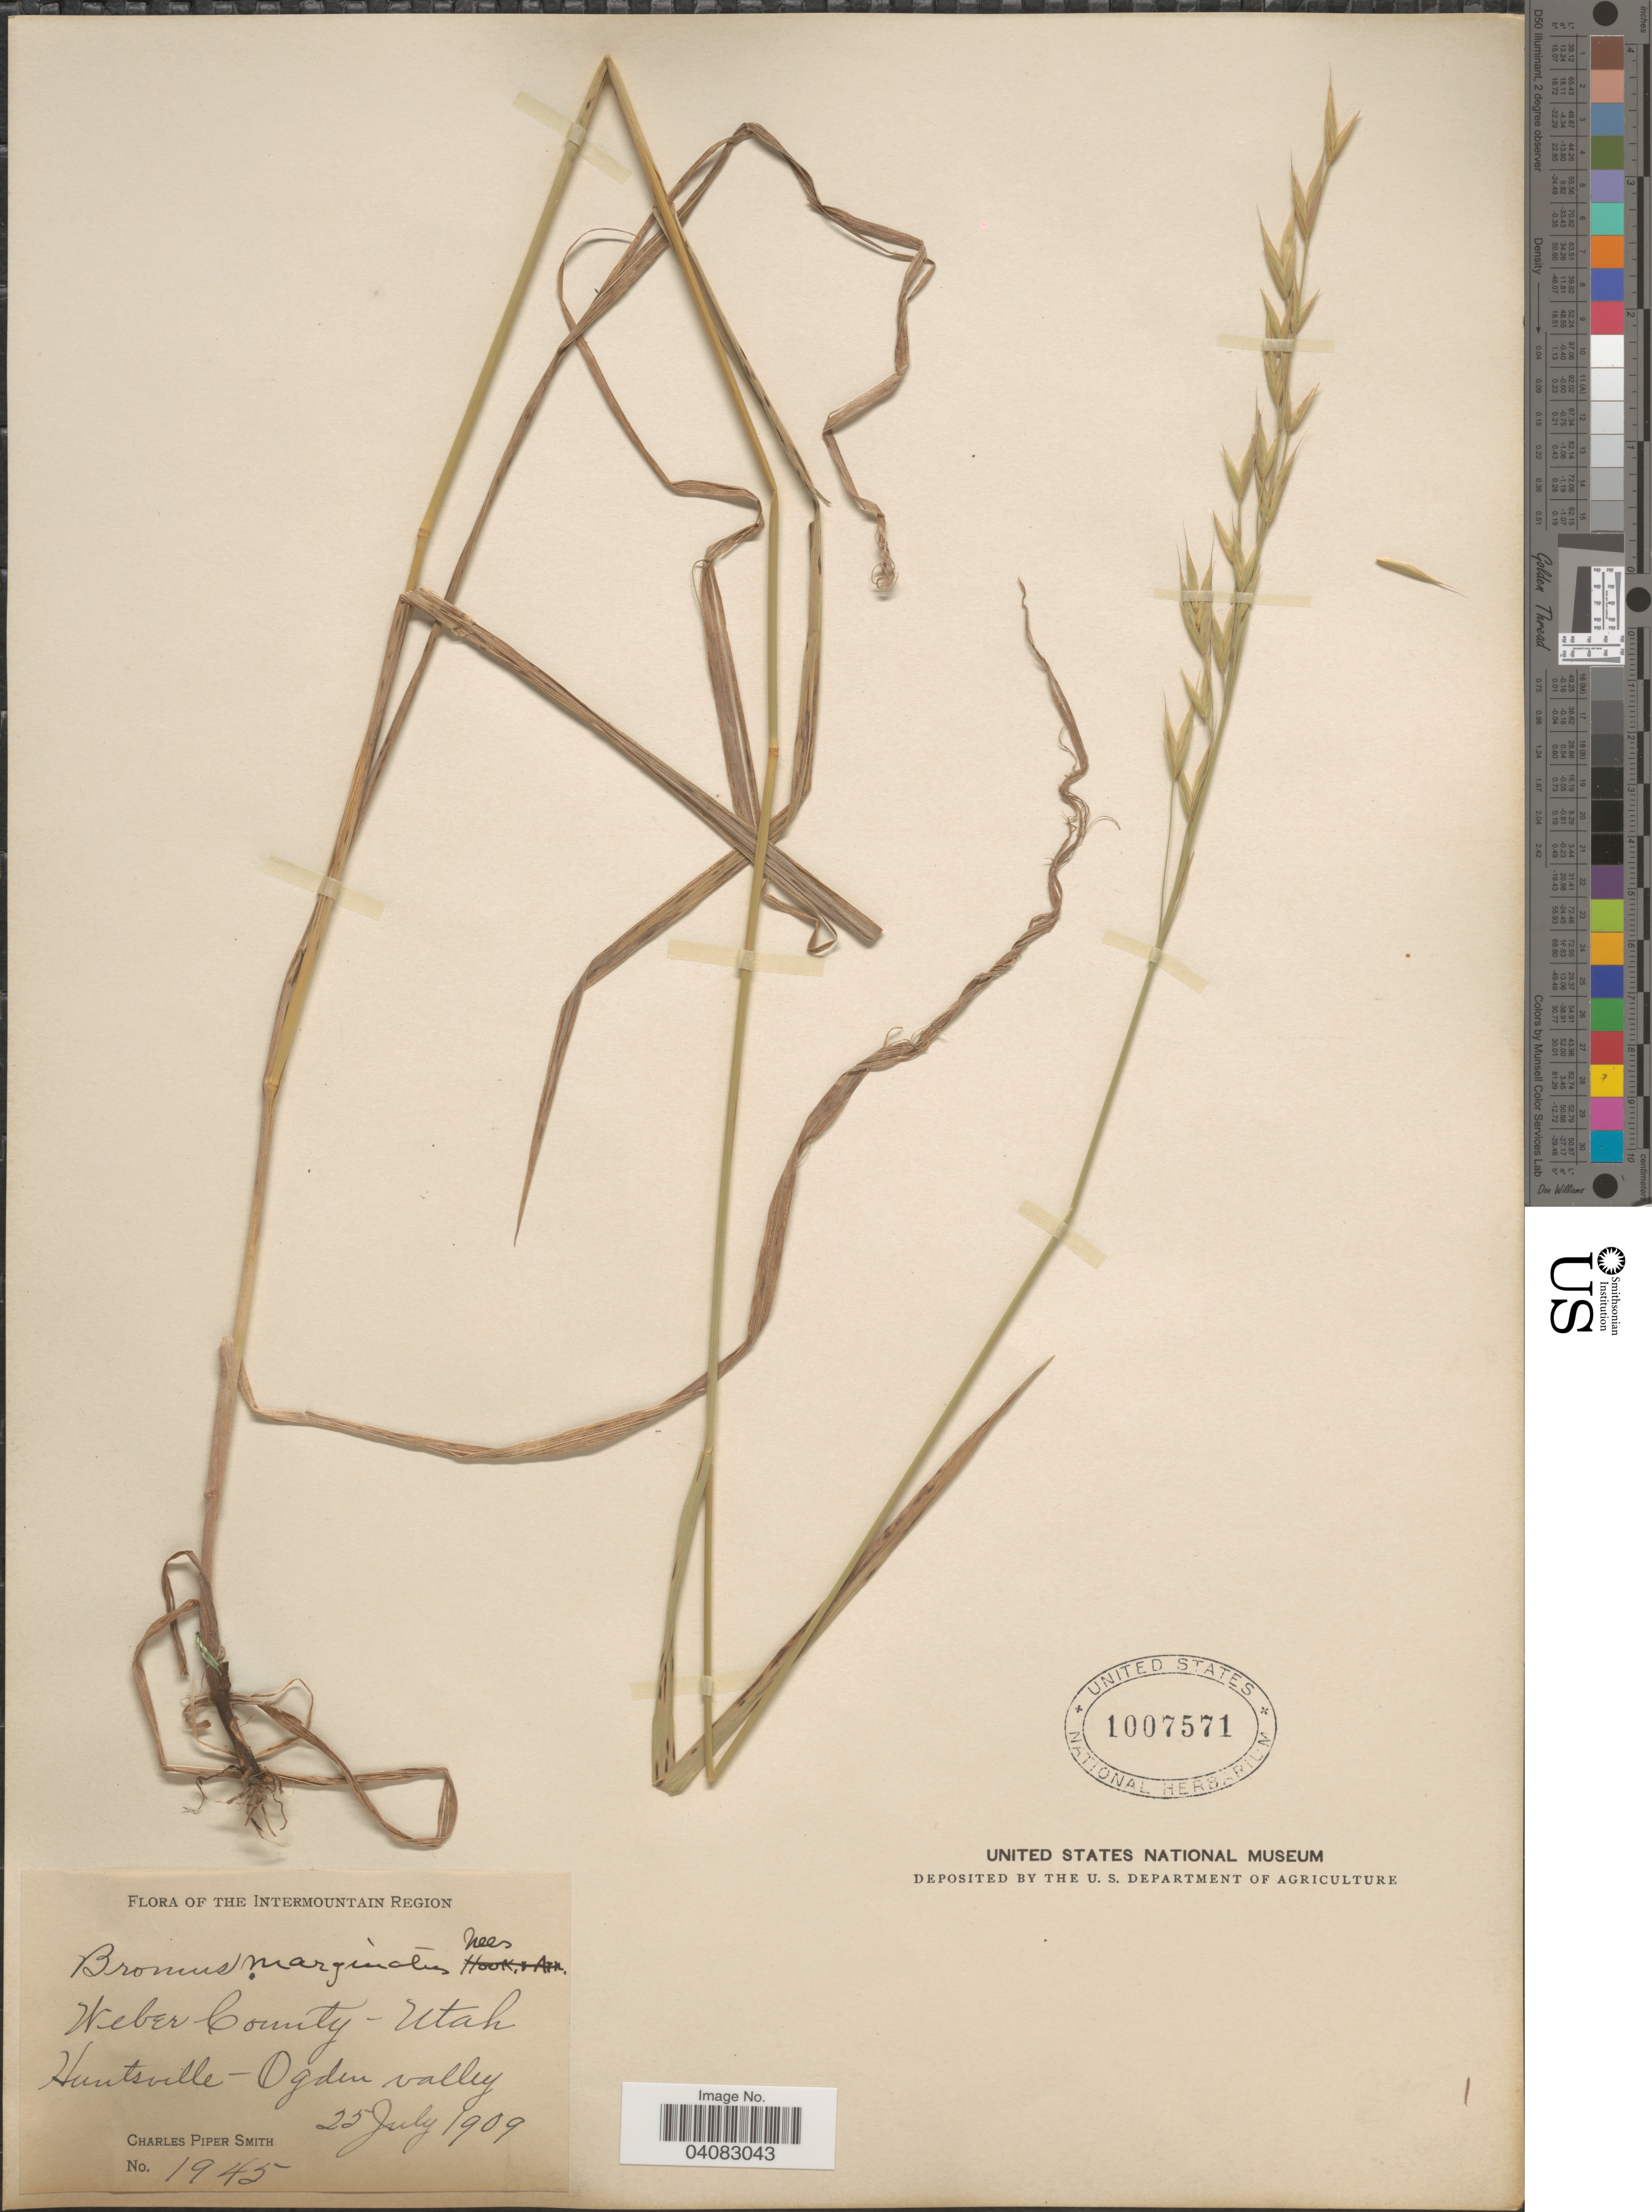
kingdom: Plantae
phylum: Tracheophyta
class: Liliopsida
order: Poales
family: Poaceae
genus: Bromus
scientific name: Bromus marginatus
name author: Nees ex Steud.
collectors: C. P. Smith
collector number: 1945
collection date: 1909-07-25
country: United States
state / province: Utah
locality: Intermountain Region. Weber County. Huntsville- Ogden valey.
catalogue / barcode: US 1007571